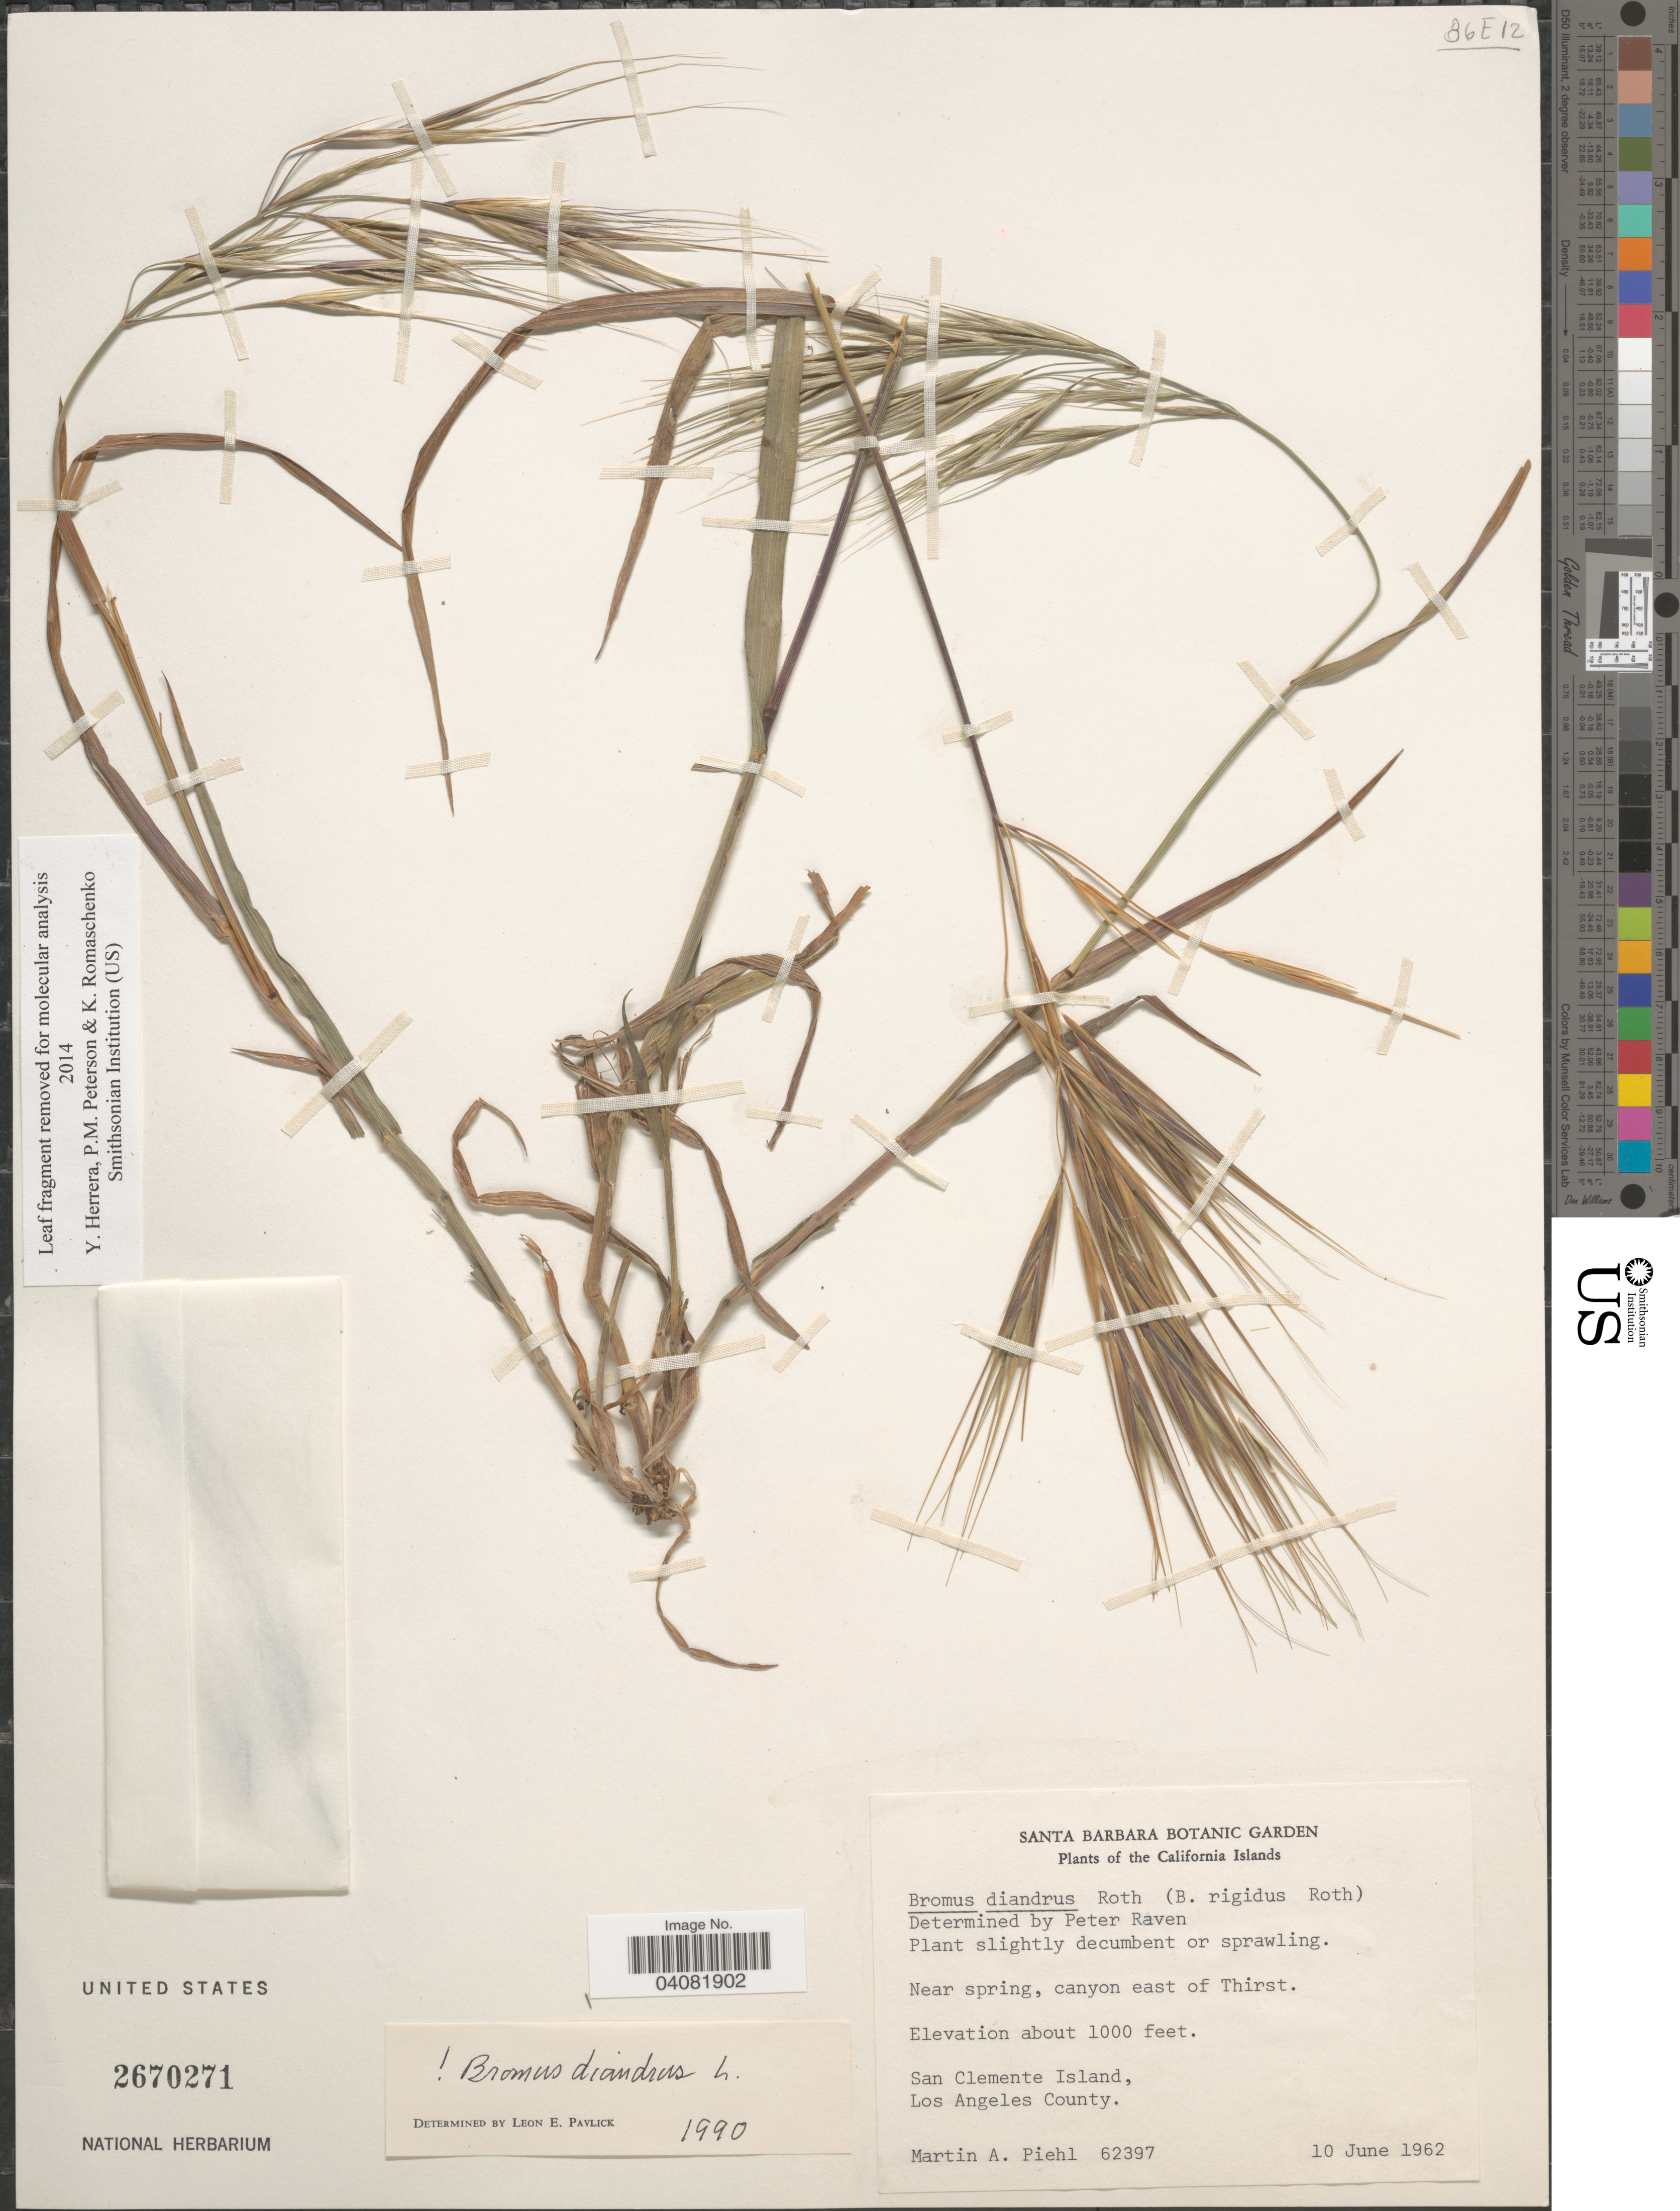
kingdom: Plantae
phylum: Tracheophyta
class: Liliopsida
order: Poales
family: Poaceae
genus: Bromus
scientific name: Bromus diandrus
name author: Roth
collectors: M. Piehl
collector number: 62397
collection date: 1962-06-10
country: United States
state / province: California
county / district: Los Angeles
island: San Clemente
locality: The California Islands. Near spring, canyon east of Thirst. San Clemente Island, Los Angeles County.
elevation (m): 305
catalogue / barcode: US 2670271